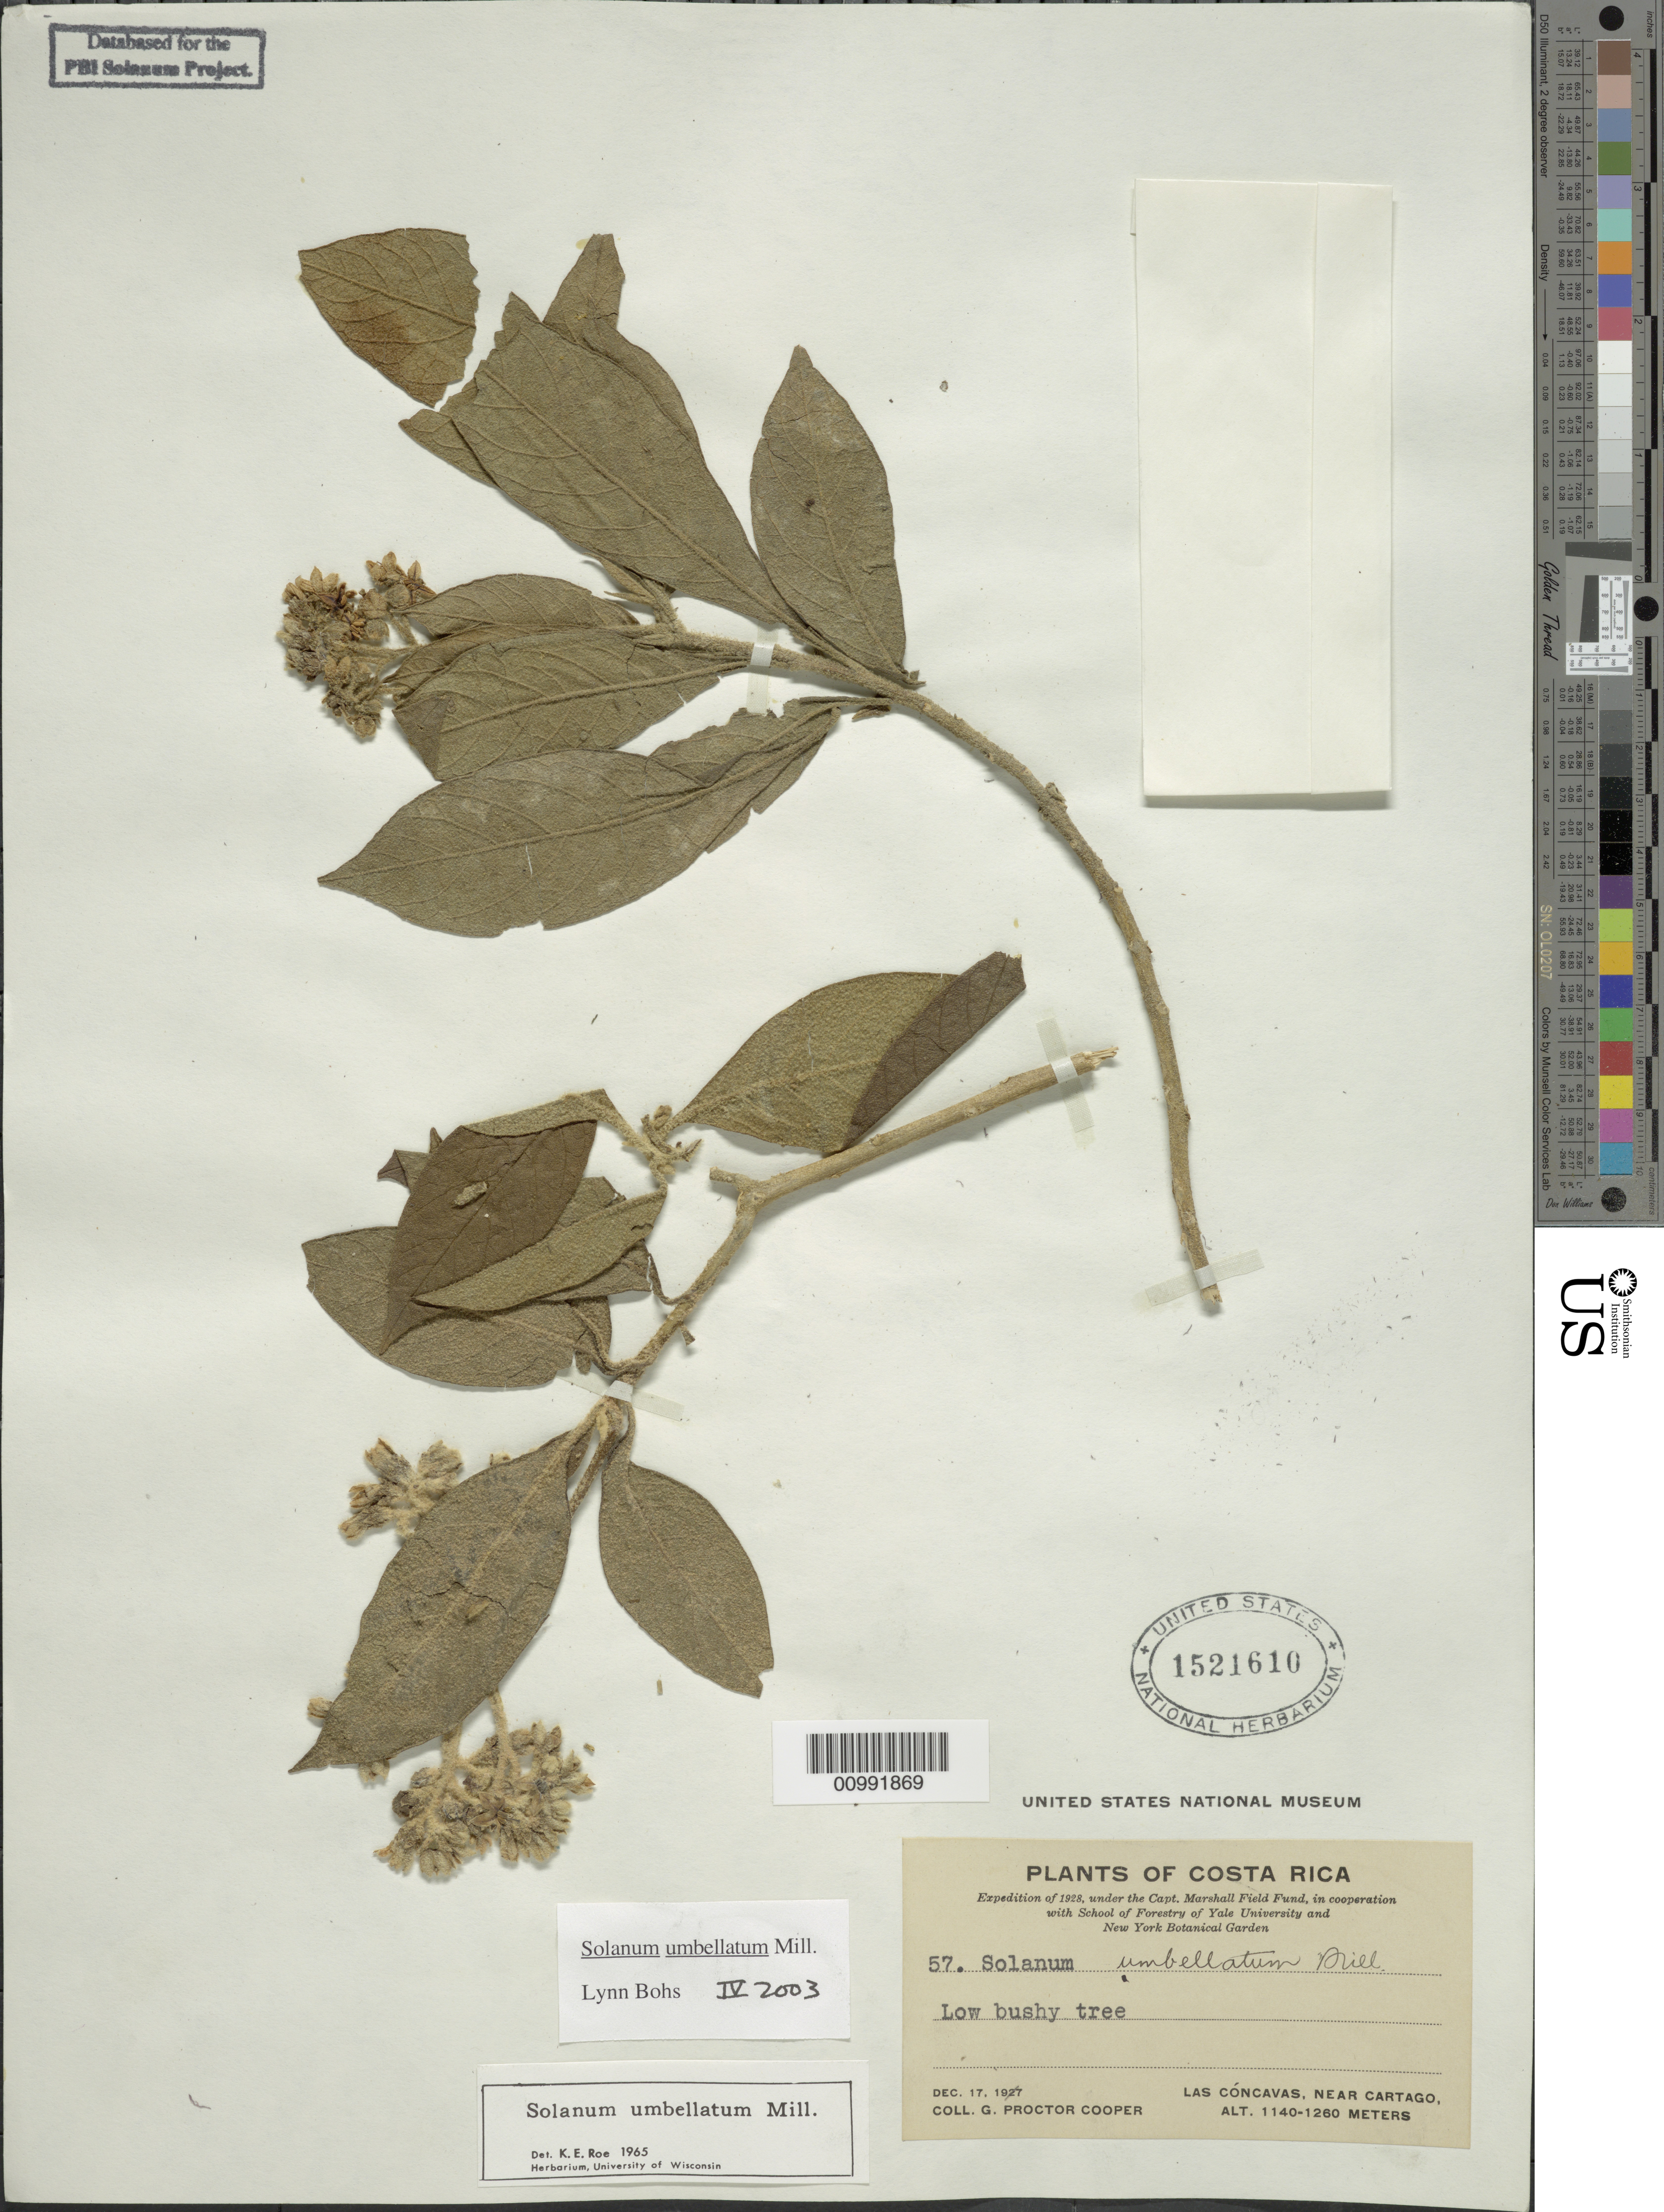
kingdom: Plantae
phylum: Tracheophyta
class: Magnoliopsida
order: Solanales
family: Solanaceae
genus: Solanum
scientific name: Solanum umbellatum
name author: Mill.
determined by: Bohs, L. A.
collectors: G. Cooper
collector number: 57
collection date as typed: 17 Dec 1927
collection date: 1927-12-17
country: Costa Rica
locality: Las Cóncavas, near Cartago.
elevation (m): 1140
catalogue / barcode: US 1521610